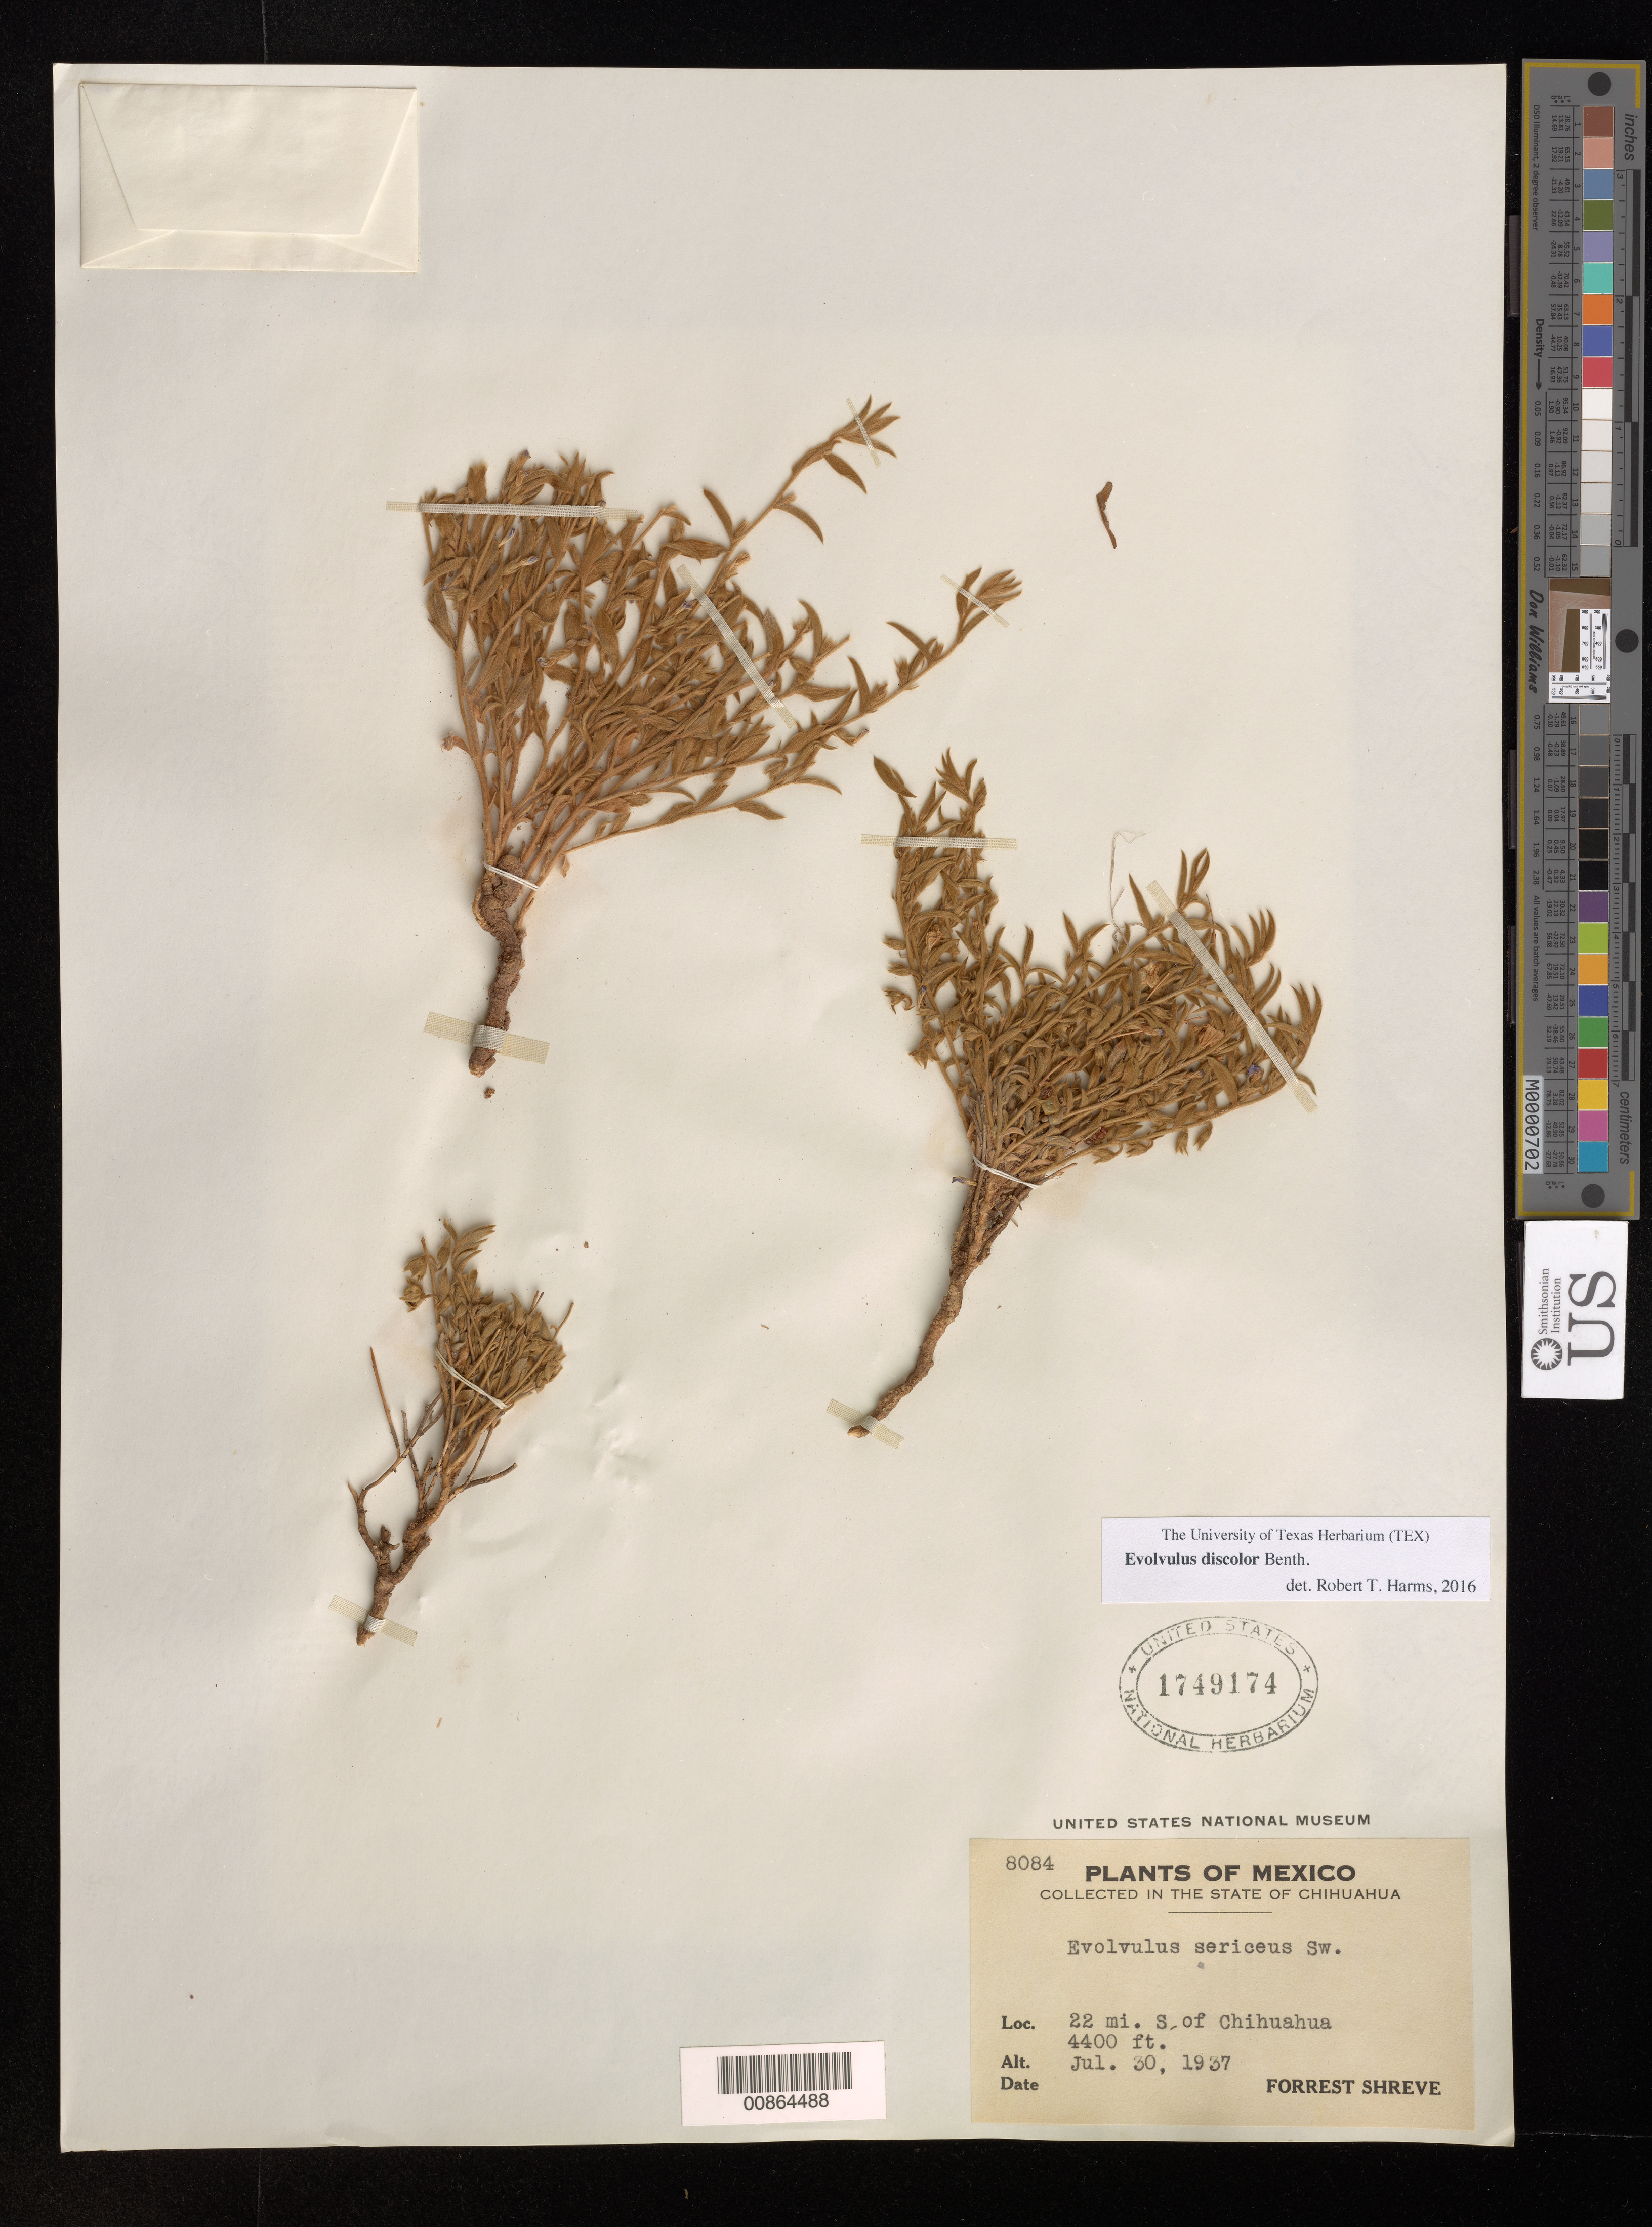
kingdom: Plantae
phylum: Tracheophyta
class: Magnoliopsida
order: Solanales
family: Convolvulaceae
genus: Evolvulus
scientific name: Evolvulus sericeus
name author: Sw.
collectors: F. Shreve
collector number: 8084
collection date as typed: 30 Jul 1937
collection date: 1937-07-30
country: Mexico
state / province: Chihuahua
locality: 22 mi. S of Chihuahua.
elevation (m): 1341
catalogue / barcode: US 1749174